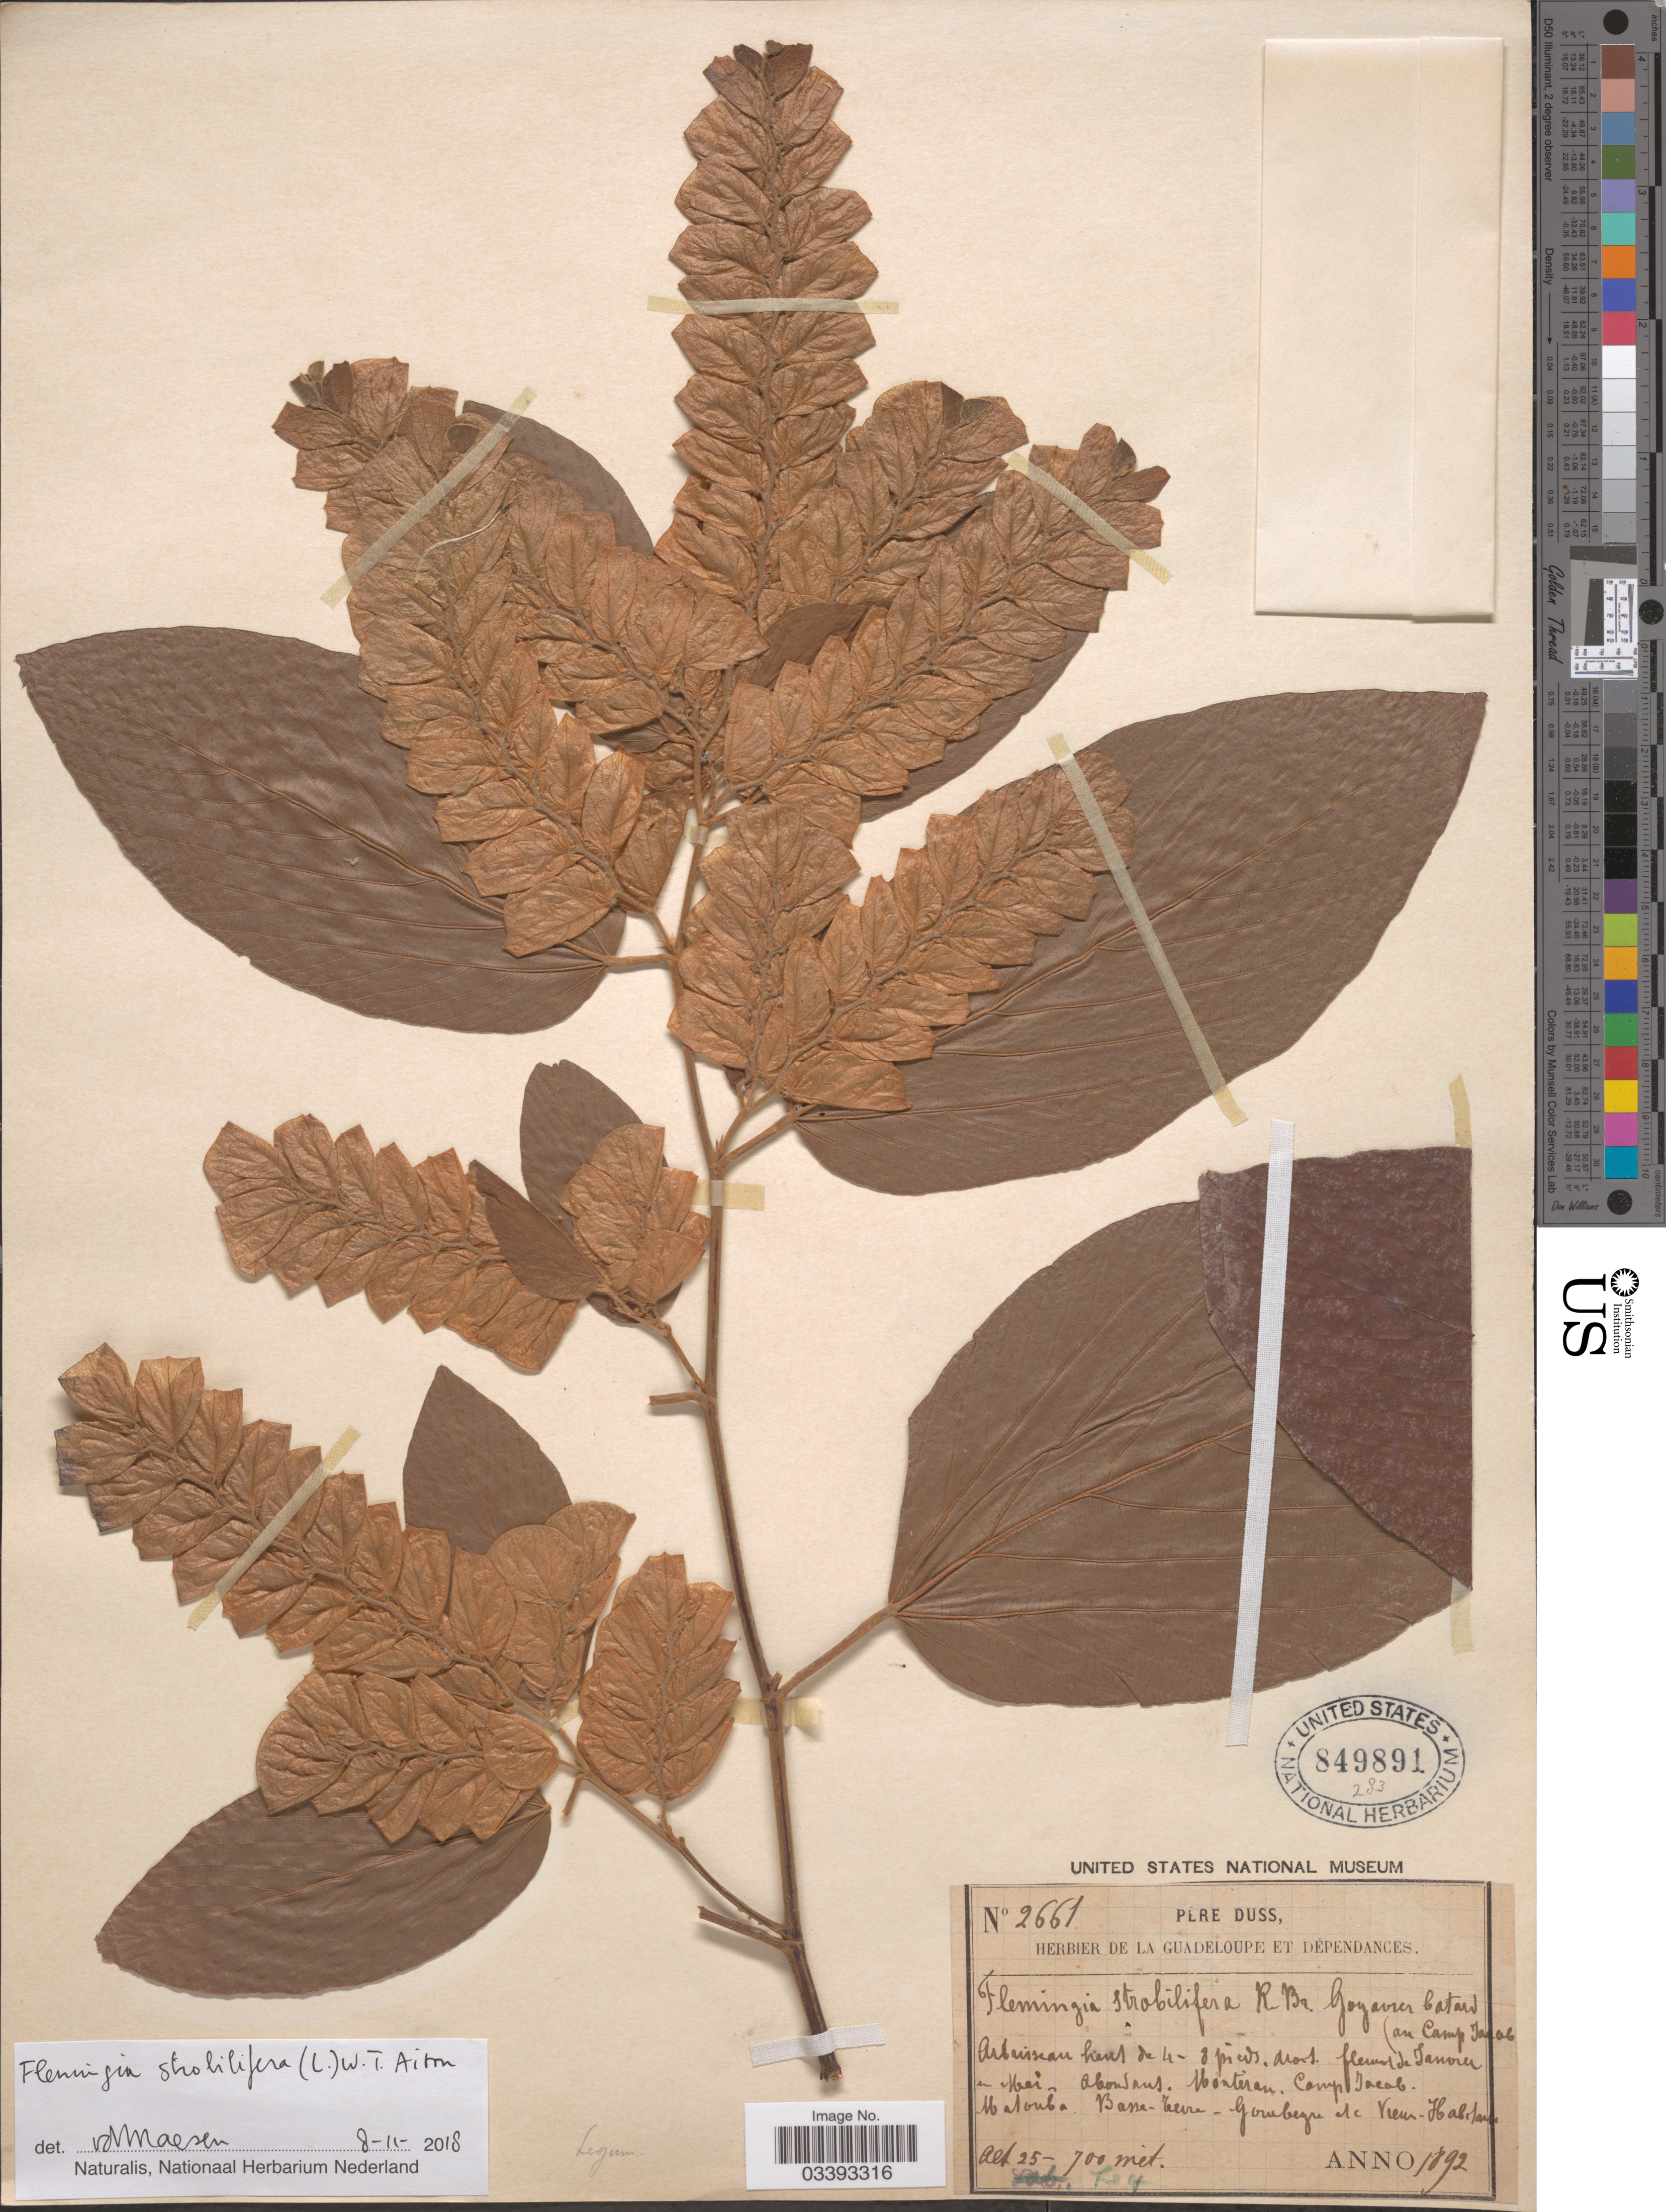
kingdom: Plantae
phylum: Tracheophyta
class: Magnoliopsida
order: Fabales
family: Fabaceae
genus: Flemingia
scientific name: Flemingia strobilifera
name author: (L.) W.T. Aiton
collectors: Père Duss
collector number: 2661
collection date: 1892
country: Guadeloupe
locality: Camp Jacob. Matouba. Basse-Terre, Gourbeyre etc Vieux-Habitants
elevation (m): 250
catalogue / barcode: US 849891